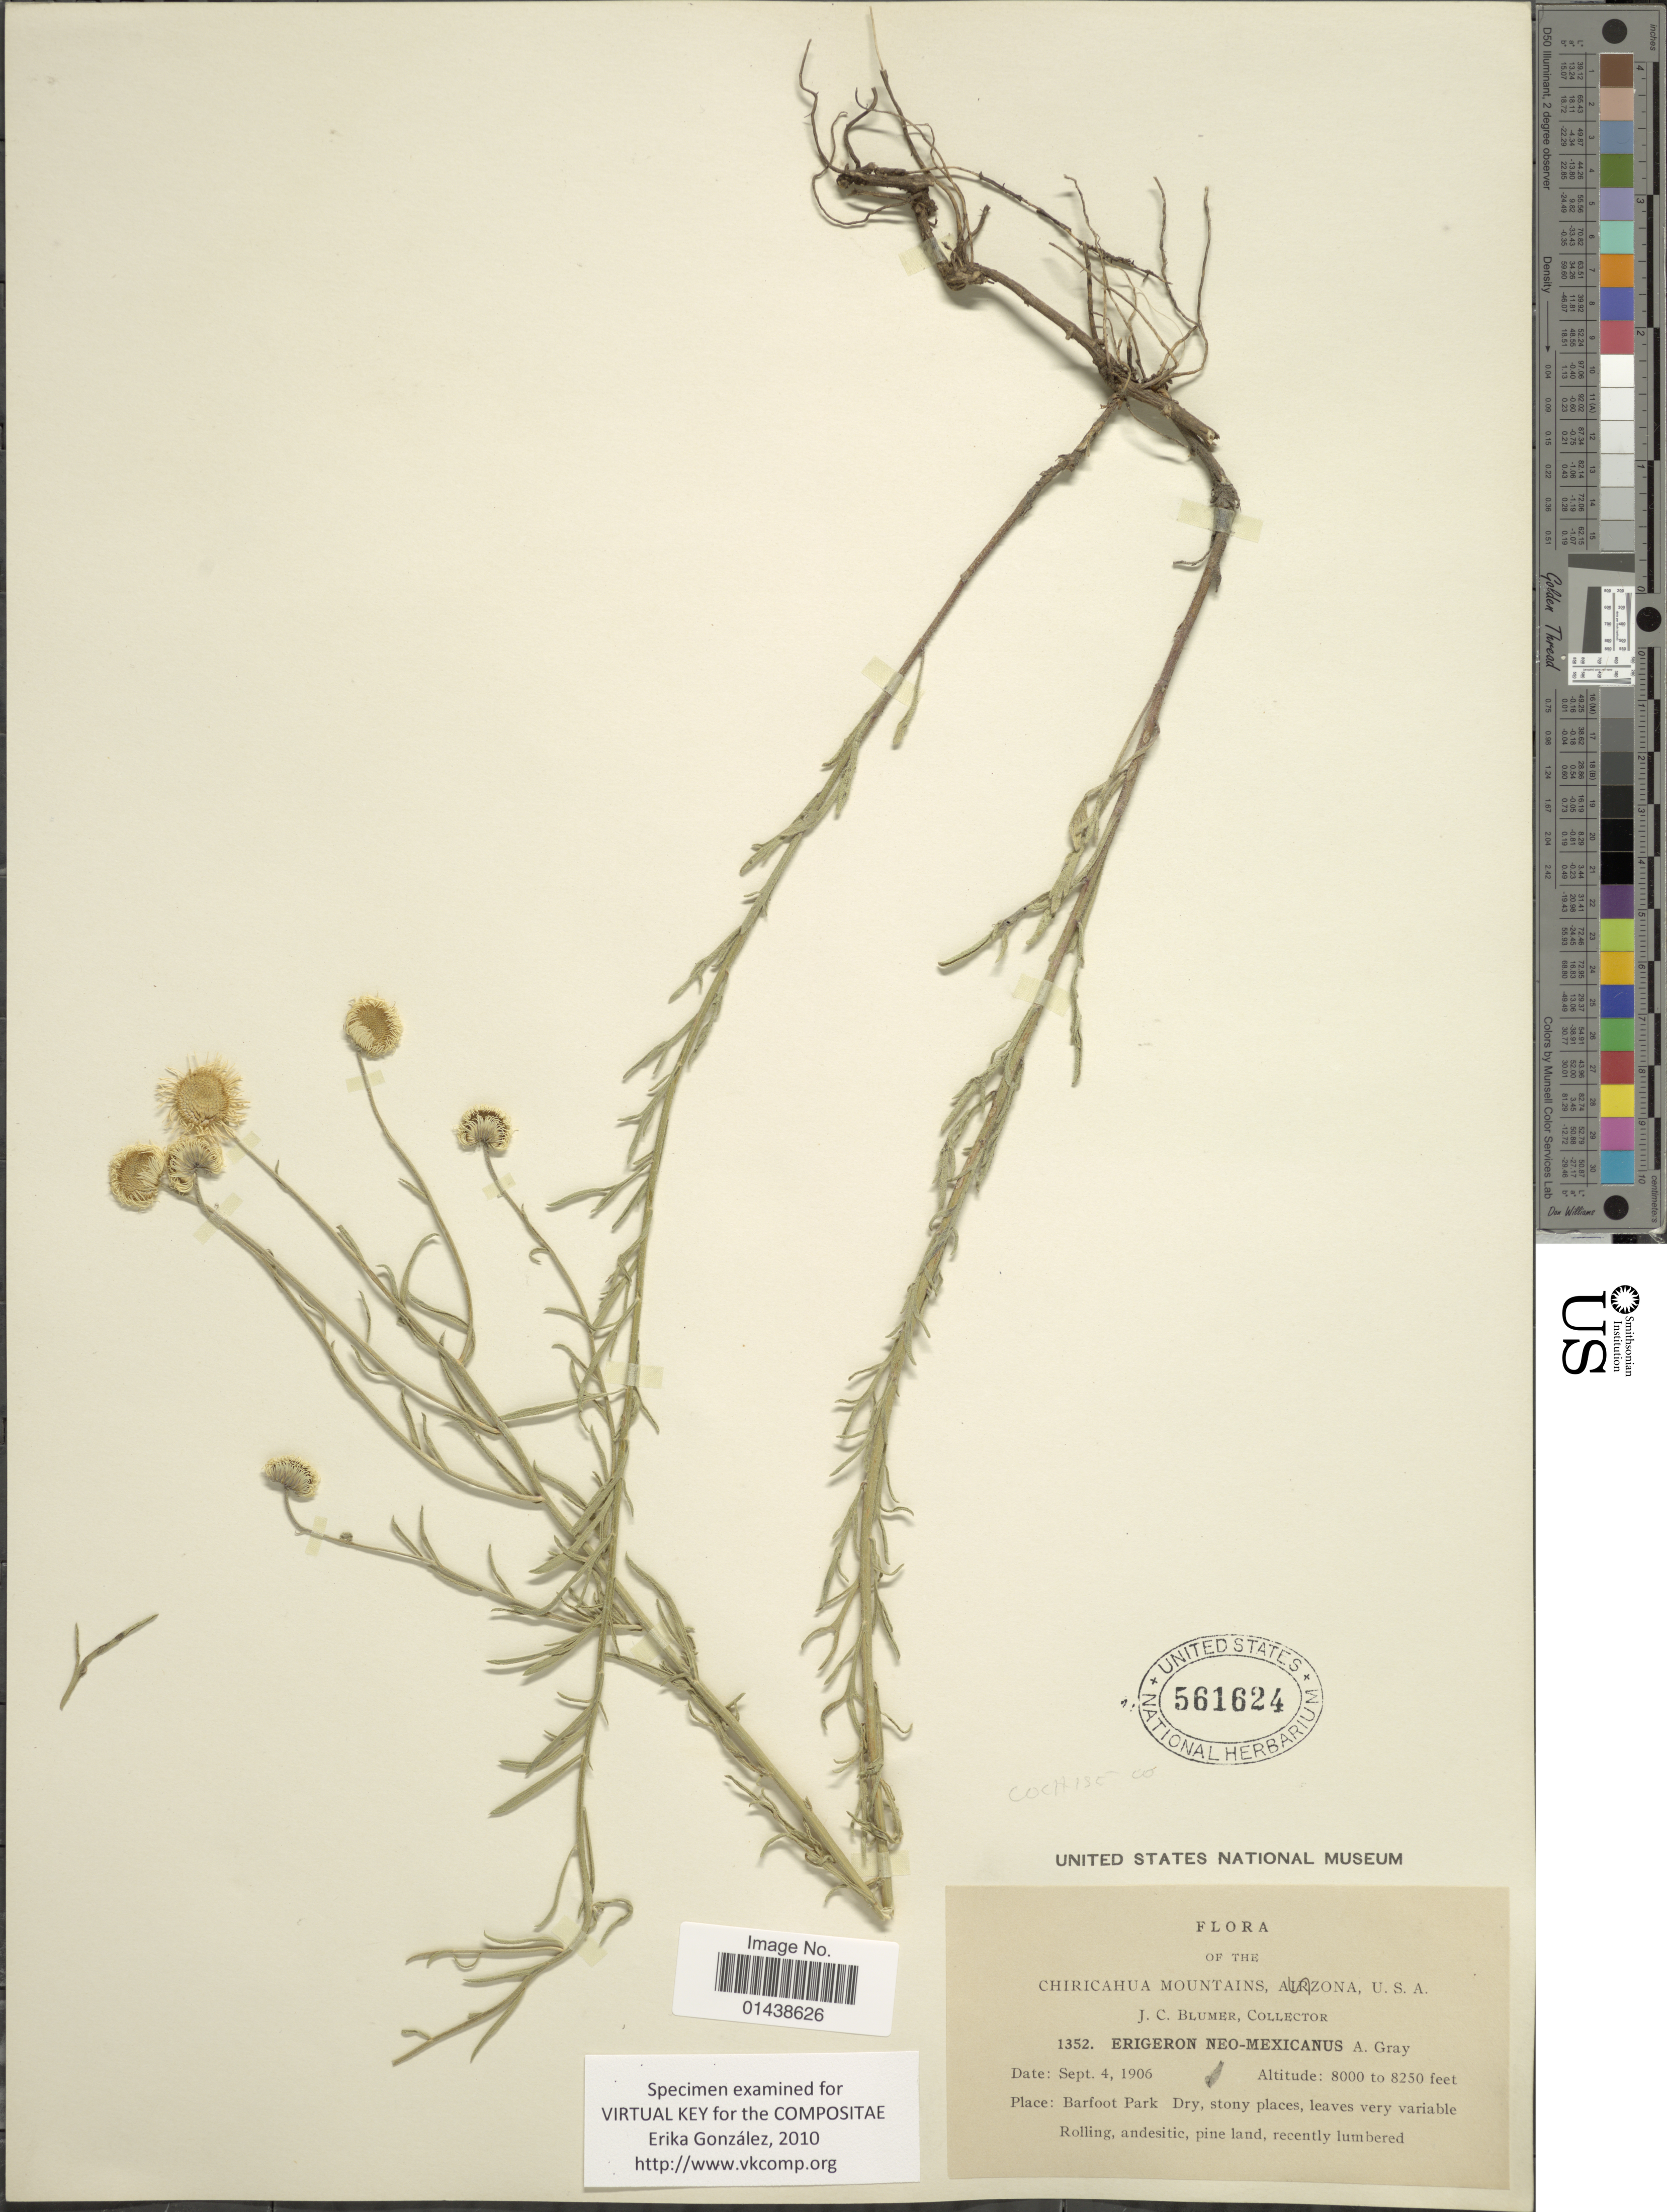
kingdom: Plantae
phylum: Tracheophyta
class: Magnoliopsida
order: Asterales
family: Asteraceae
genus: Erigeron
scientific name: Erigeron neomexicanus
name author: A. Gray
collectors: J. C. Blumer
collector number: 1352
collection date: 1906-09-04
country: United States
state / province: Arizona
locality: Chiricahua Mountains. Barfoot Park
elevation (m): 2438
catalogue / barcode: US 561624